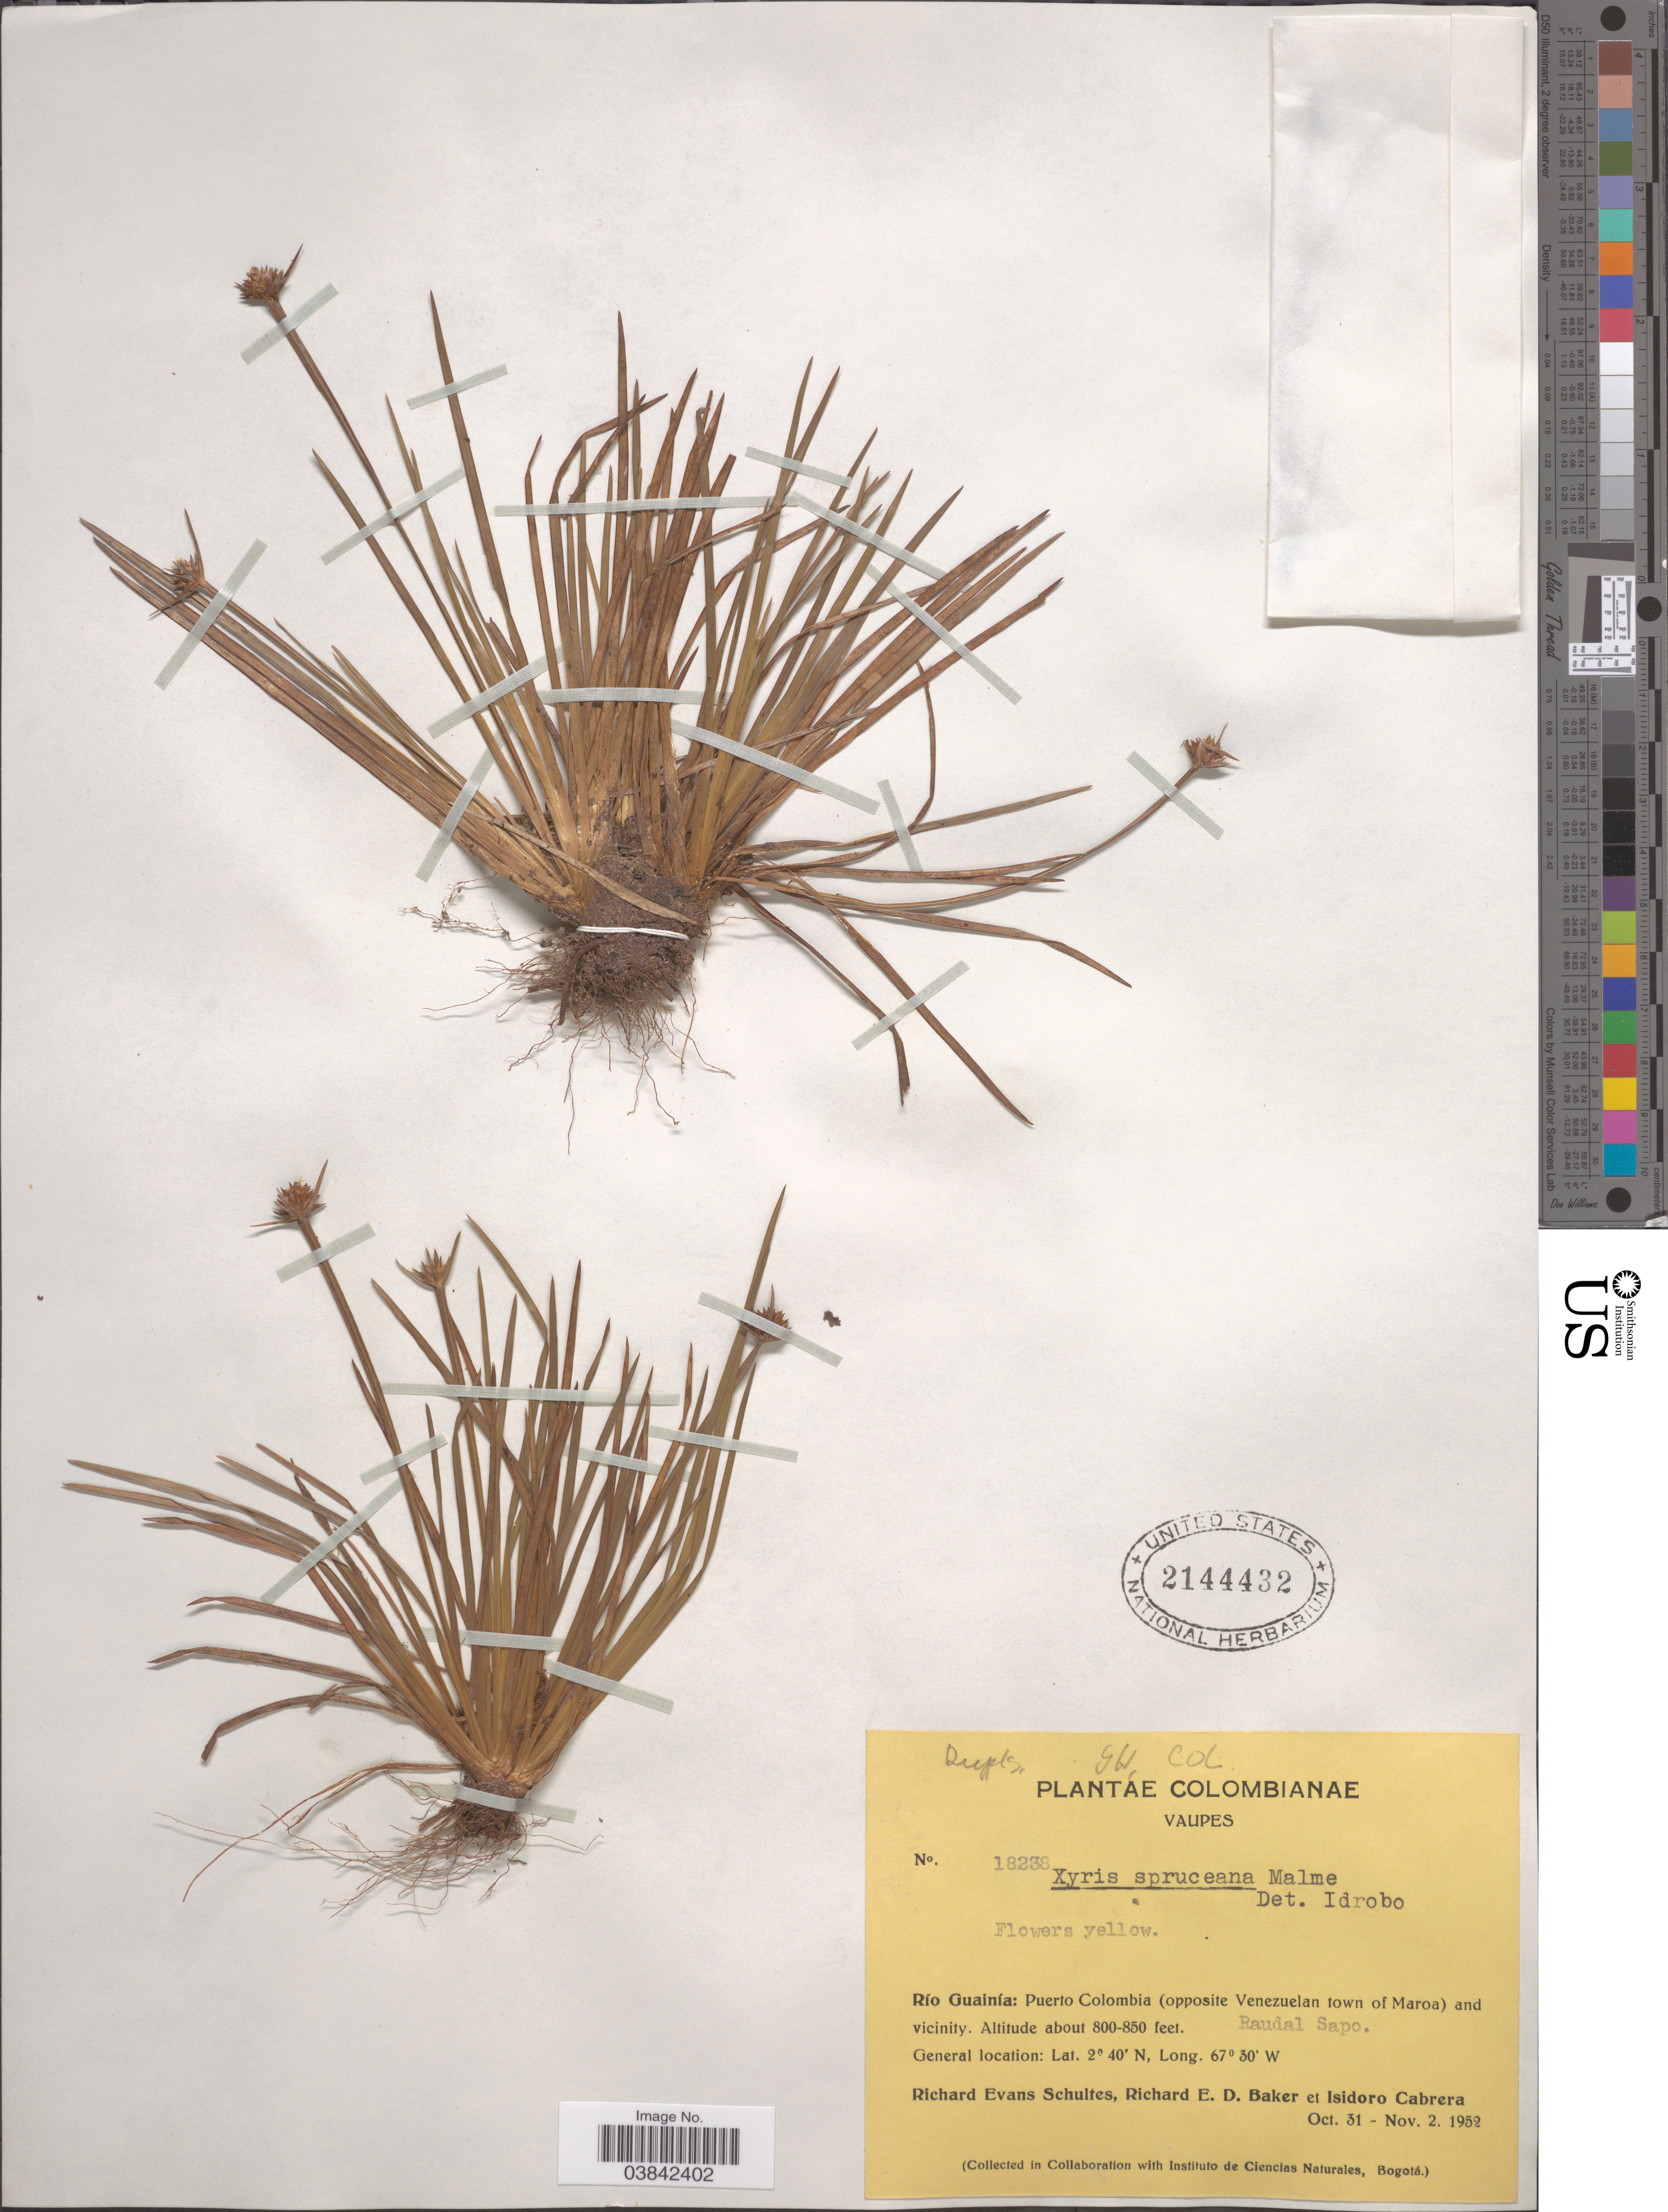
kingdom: Plantae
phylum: Tracheophyta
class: Liliopsida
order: Poales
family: Xyridaceae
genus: Xyris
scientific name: Xyris spruceana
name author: Malme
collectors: R. E. Schultes, R. E. D. Baker & I. Cabrera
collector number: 18238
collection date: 1952-10-31/1952-11-02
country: Colombia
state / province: Vaupés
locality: Río Guainía: Puerto Colombia (opposite Venezuelan town of Maroa) and vicinity.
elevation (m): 244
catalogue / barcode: US 2144432